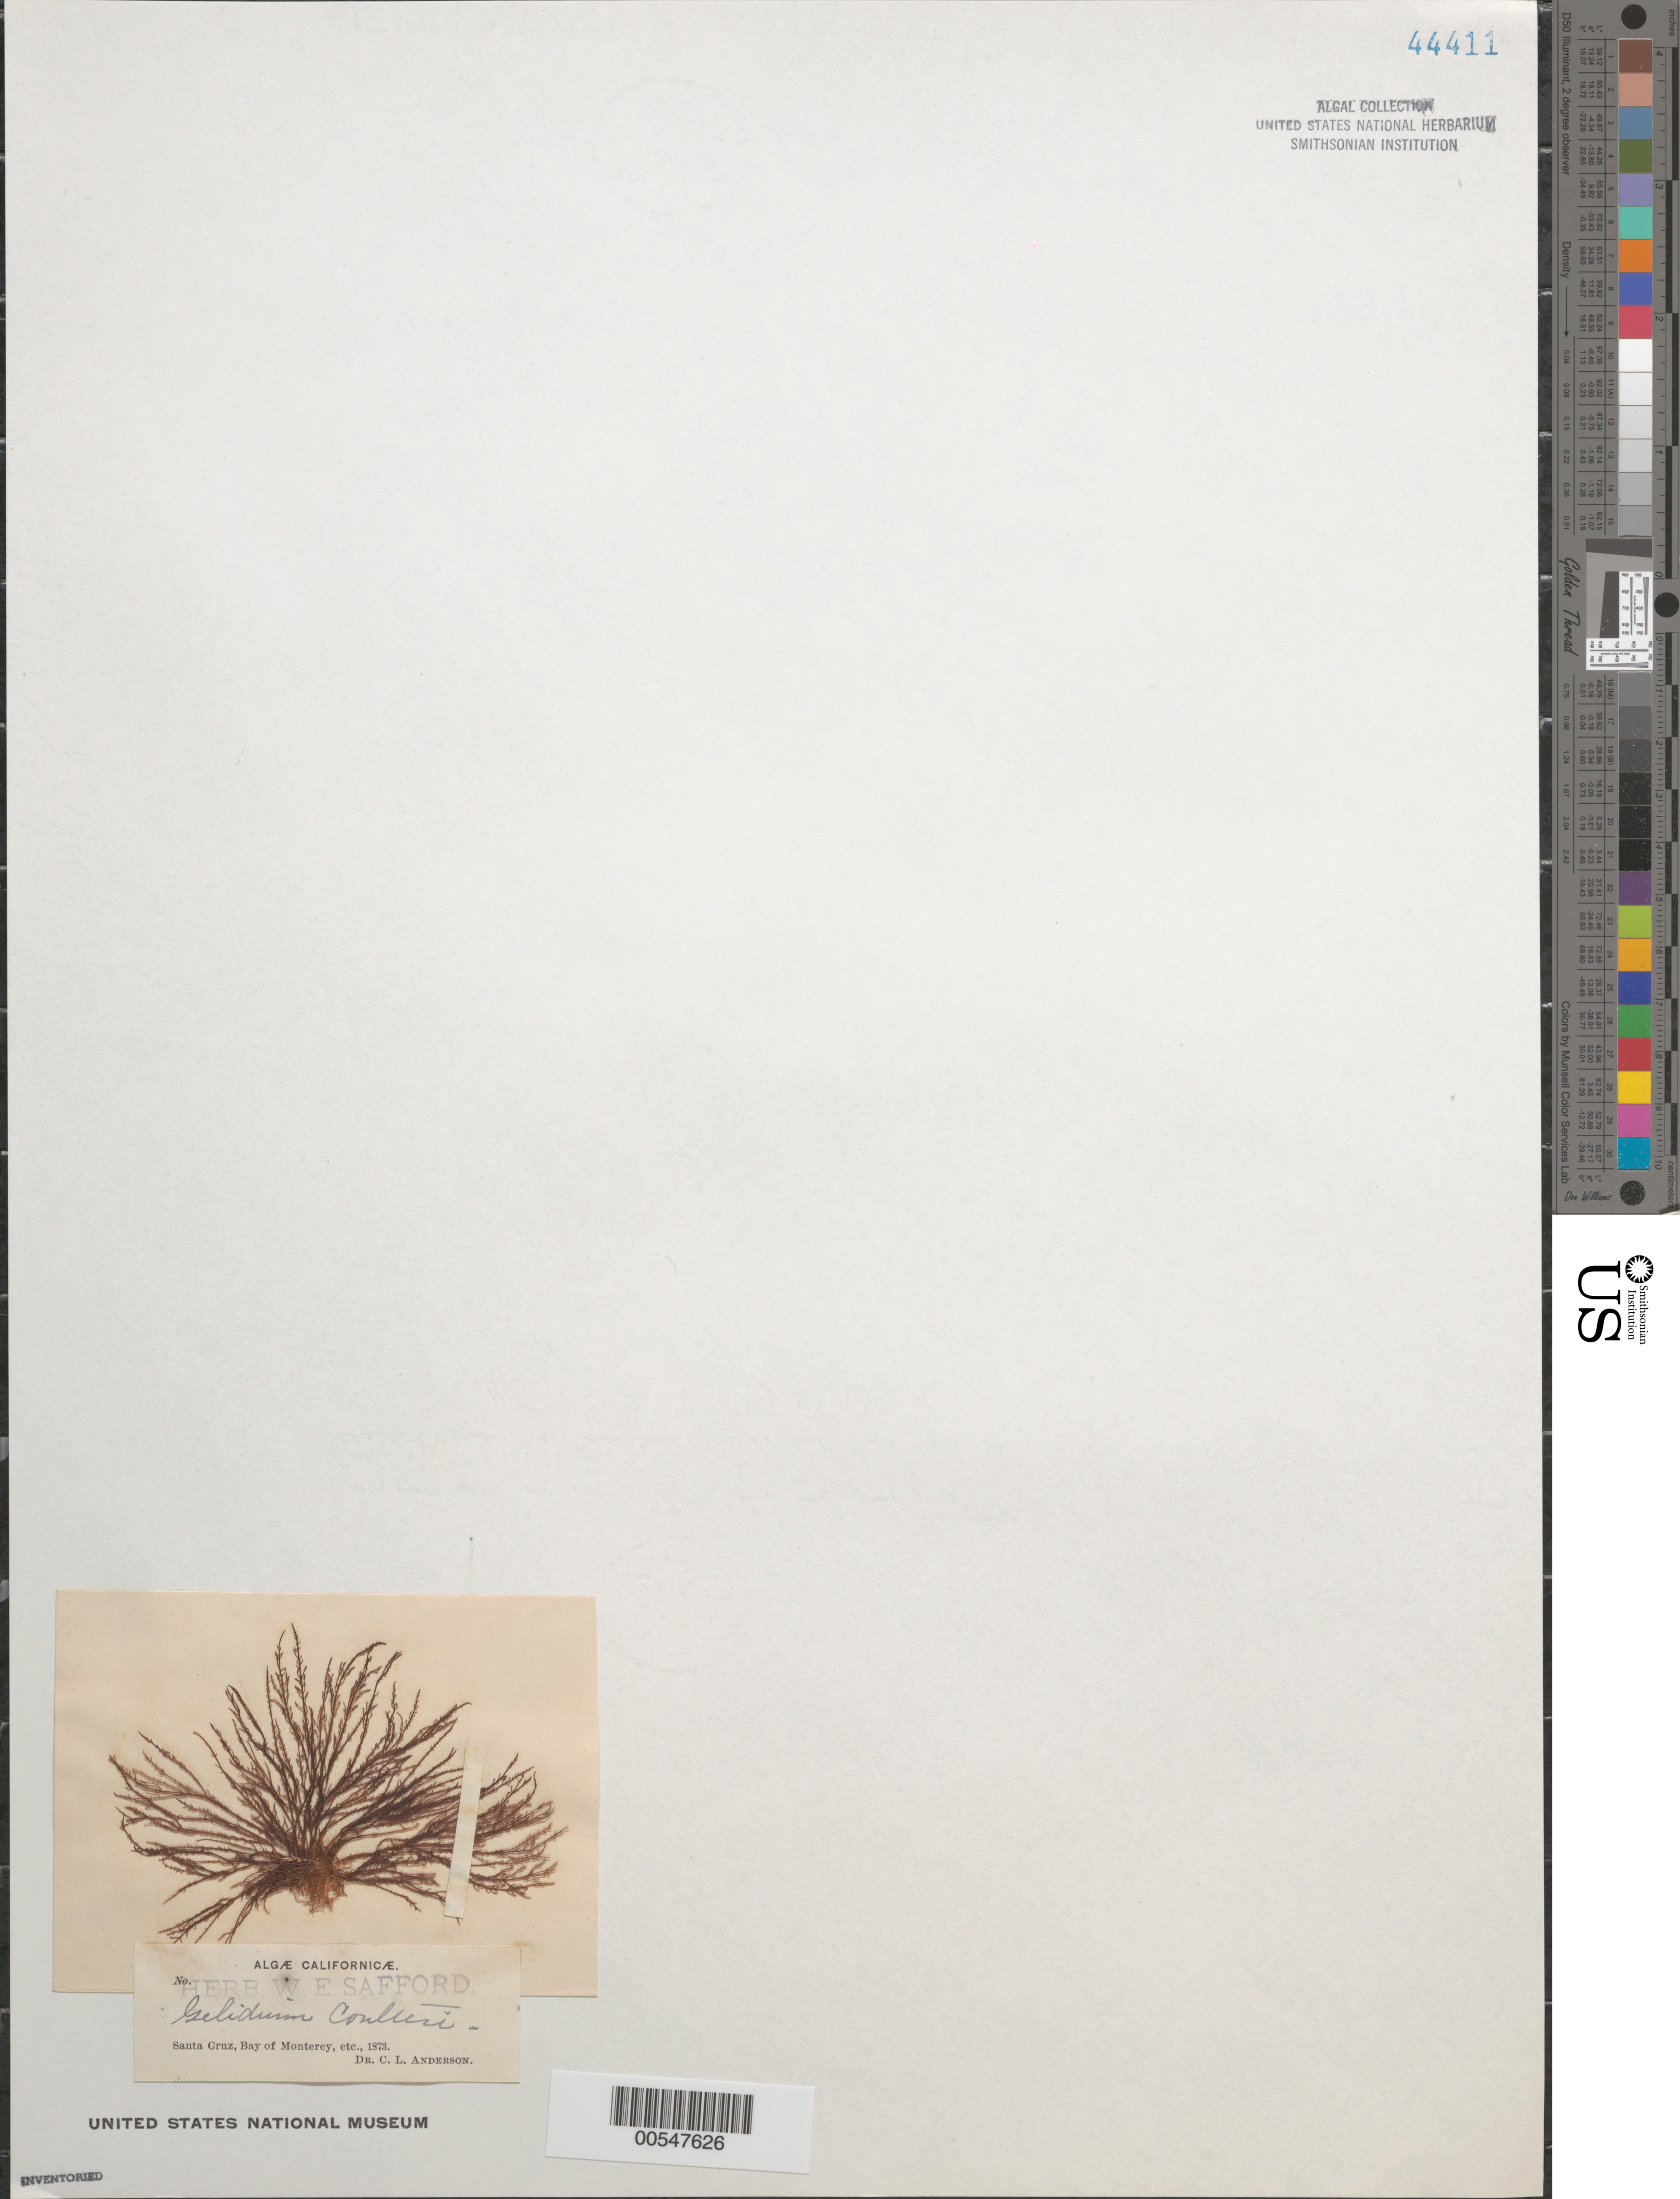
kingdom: Plantae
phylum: Rhodophyta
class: Florideophyceae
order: Gelidiales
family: Gelidiaceae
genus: Gelidium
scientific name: Gelidium coulteri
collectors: C. L. Anderson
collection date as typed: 1873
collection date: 1873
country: United States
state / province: California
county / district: Santa Cruz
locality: Santa Cruz, Monterey Bay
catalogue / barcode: US 44411